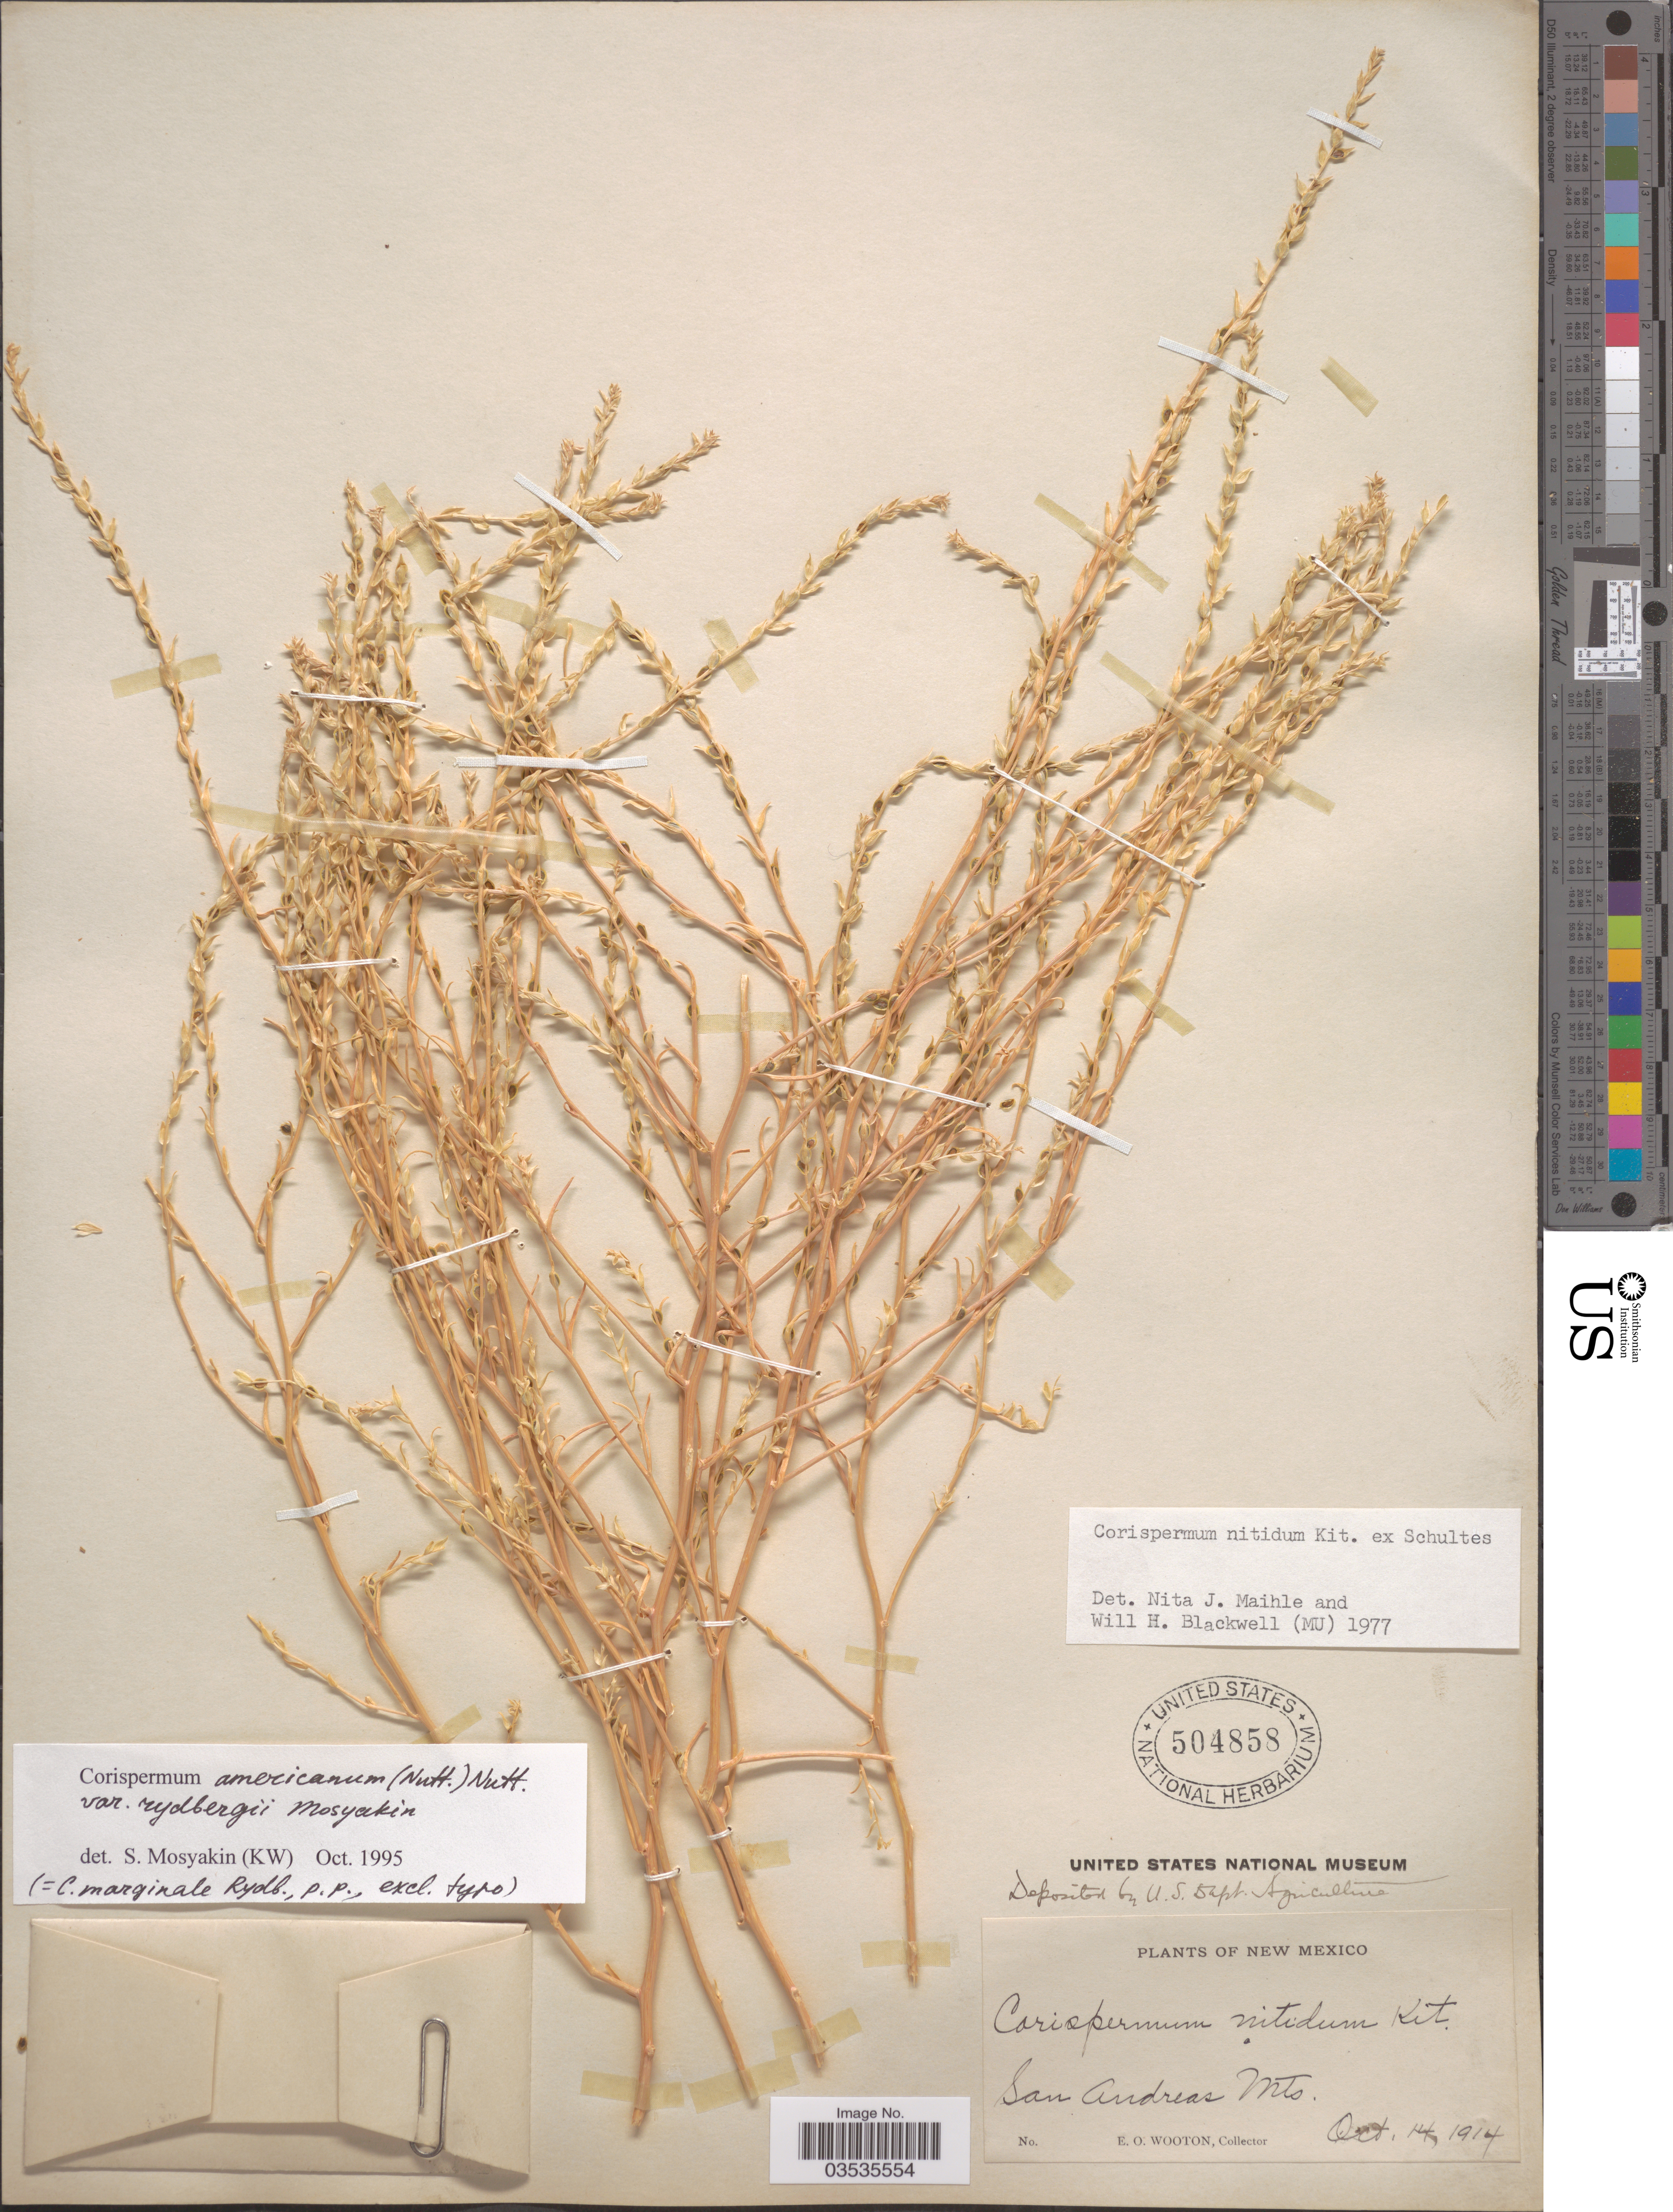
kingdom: Plantae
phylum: Tracheophyta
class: Magnoliopsida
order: Caryophyllales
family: Amaranthaceae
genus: Corispermum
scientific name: Corispermum americanum var. rydbergii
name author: Mosyakin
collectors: E. O. Wooton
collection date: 1914-10-14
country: United States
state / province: New Mexico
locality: San Andreas Mts.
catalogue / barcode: US 504858